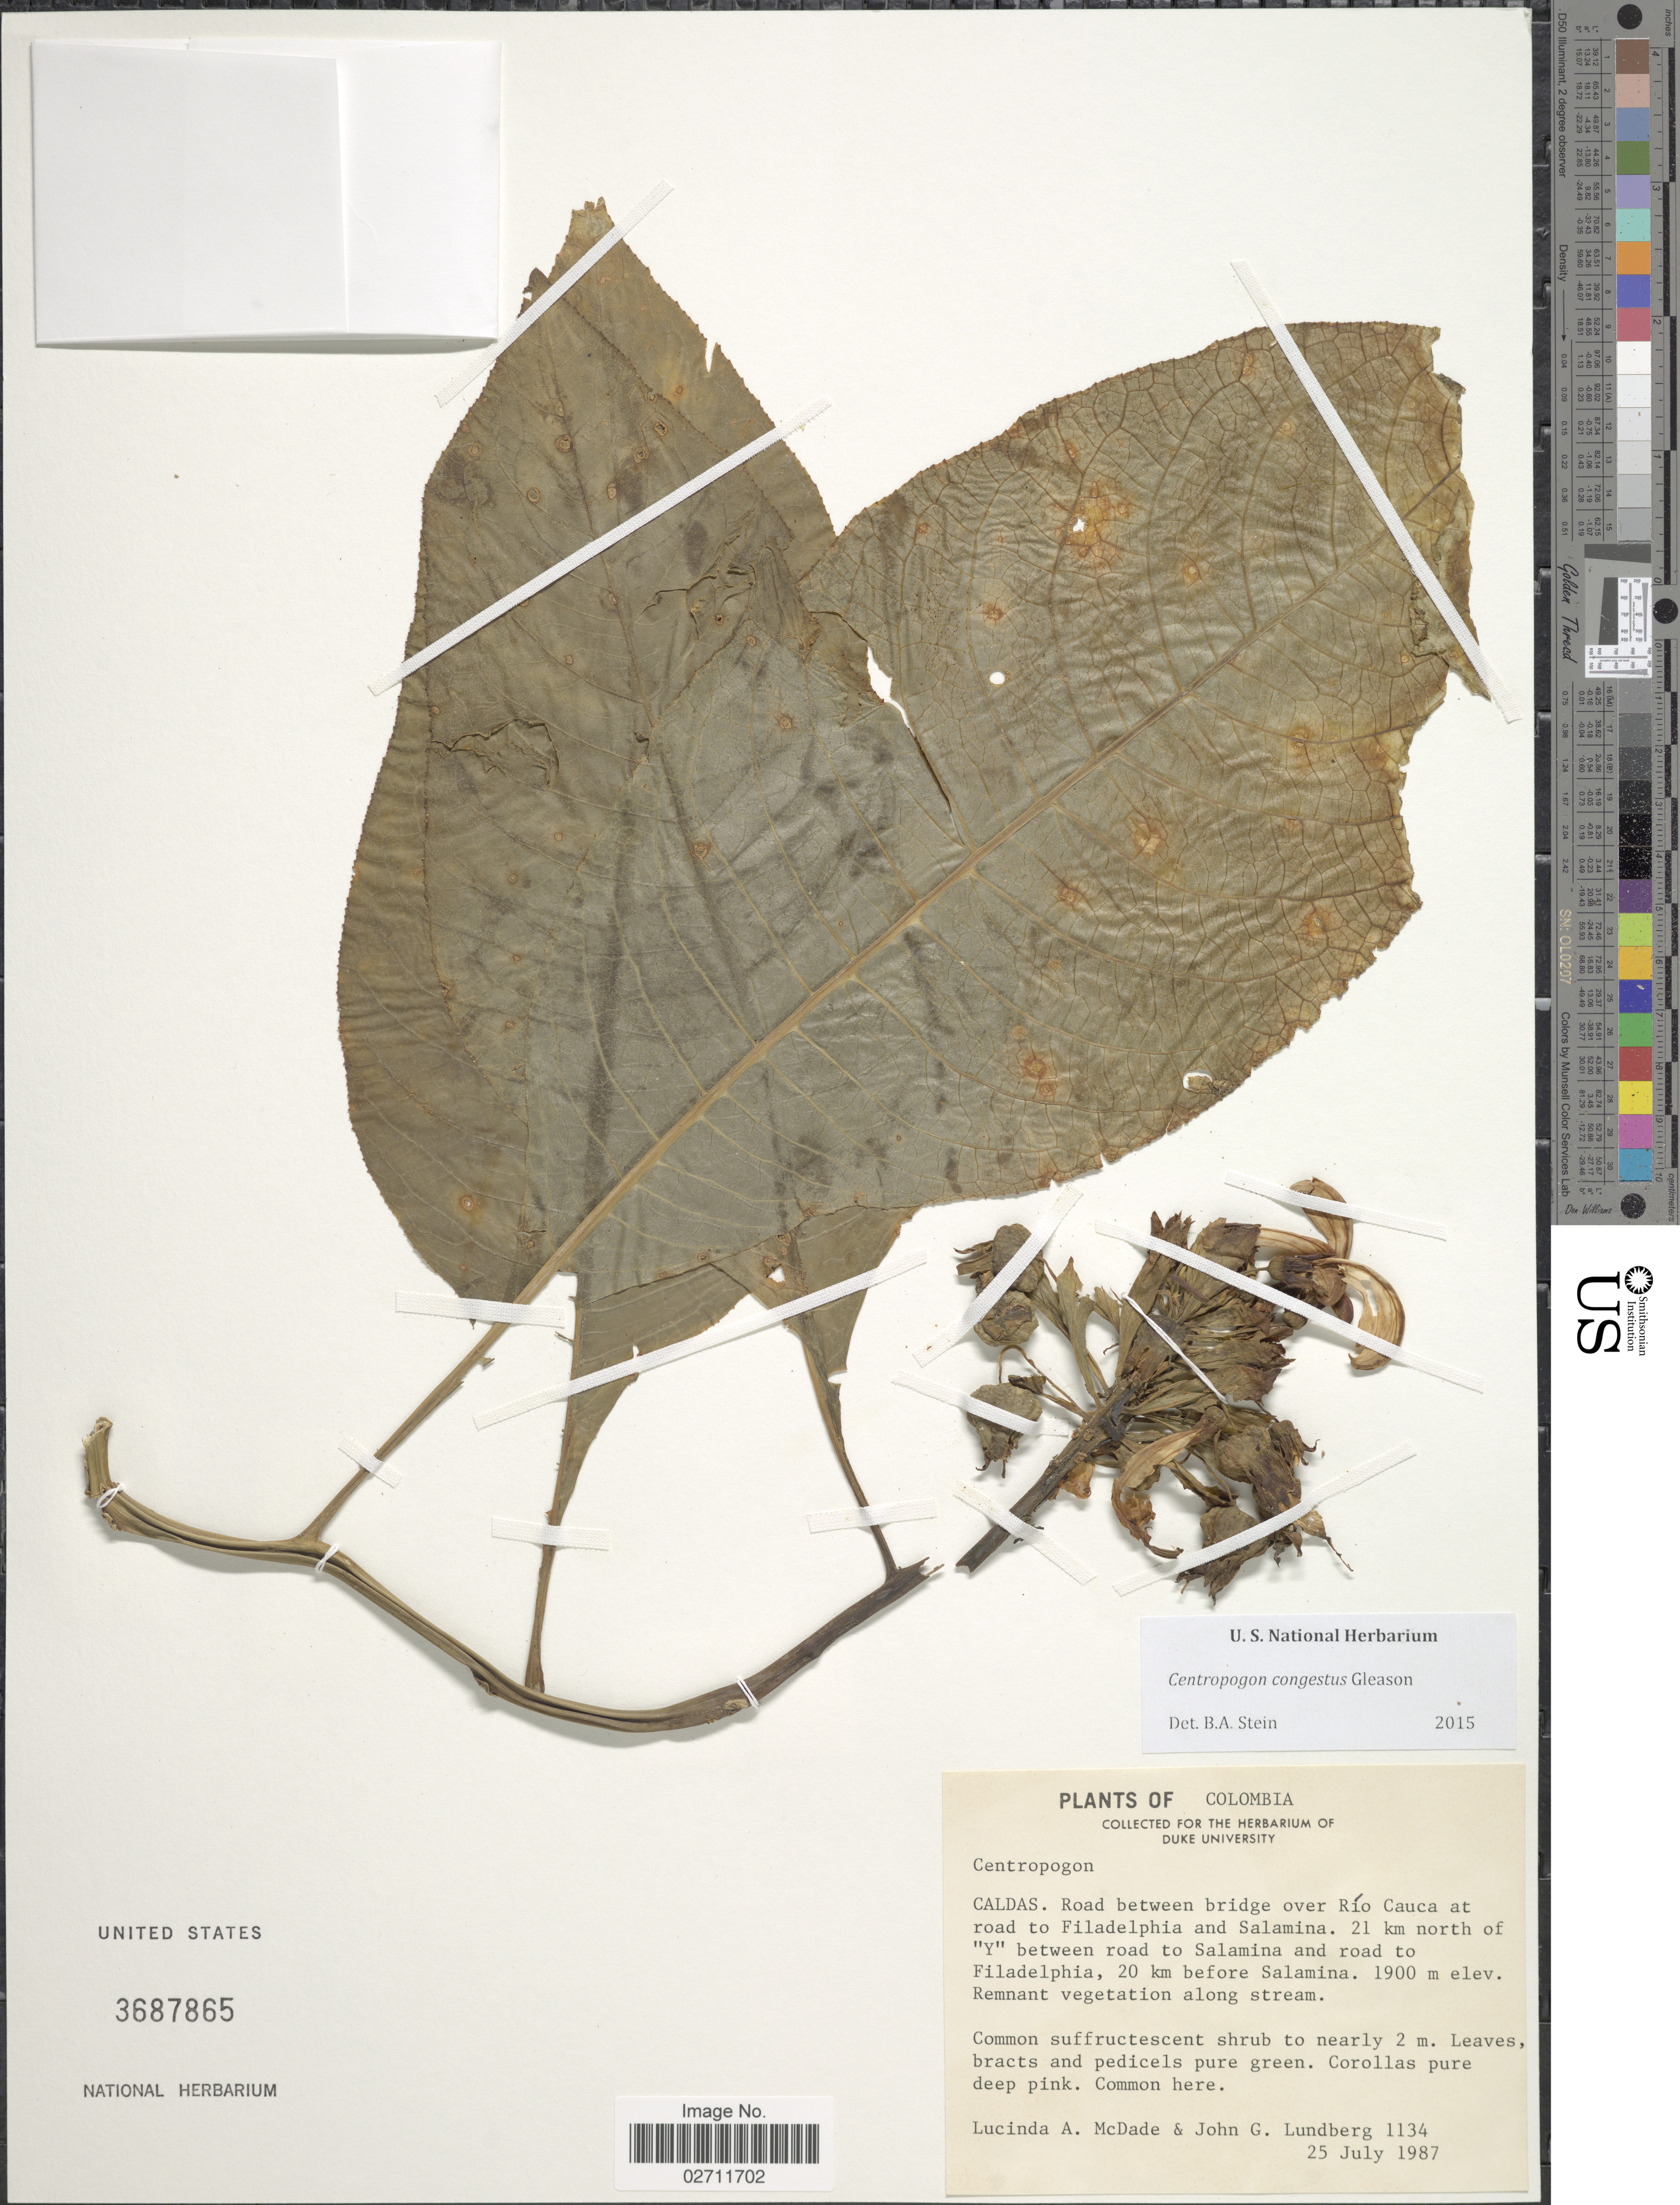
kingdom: Plantae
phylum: Tracheophyta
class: Magnoliopsida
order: Asterales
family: Campanulaceae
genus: Centropogon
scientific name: Centropogon congestus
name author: Gleason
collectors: L. McDade & J. Lundberg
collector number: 1134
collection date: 1987-07-25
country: Colombia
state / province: Caldas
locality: Road between bridge over Rio Cauca at road to Fiiladelphia and Salamina. 21 km north of "Y"between road to Salamina and road to Filadelphia, 20 km before Salamina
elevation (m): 1900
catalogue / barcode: US 3687865